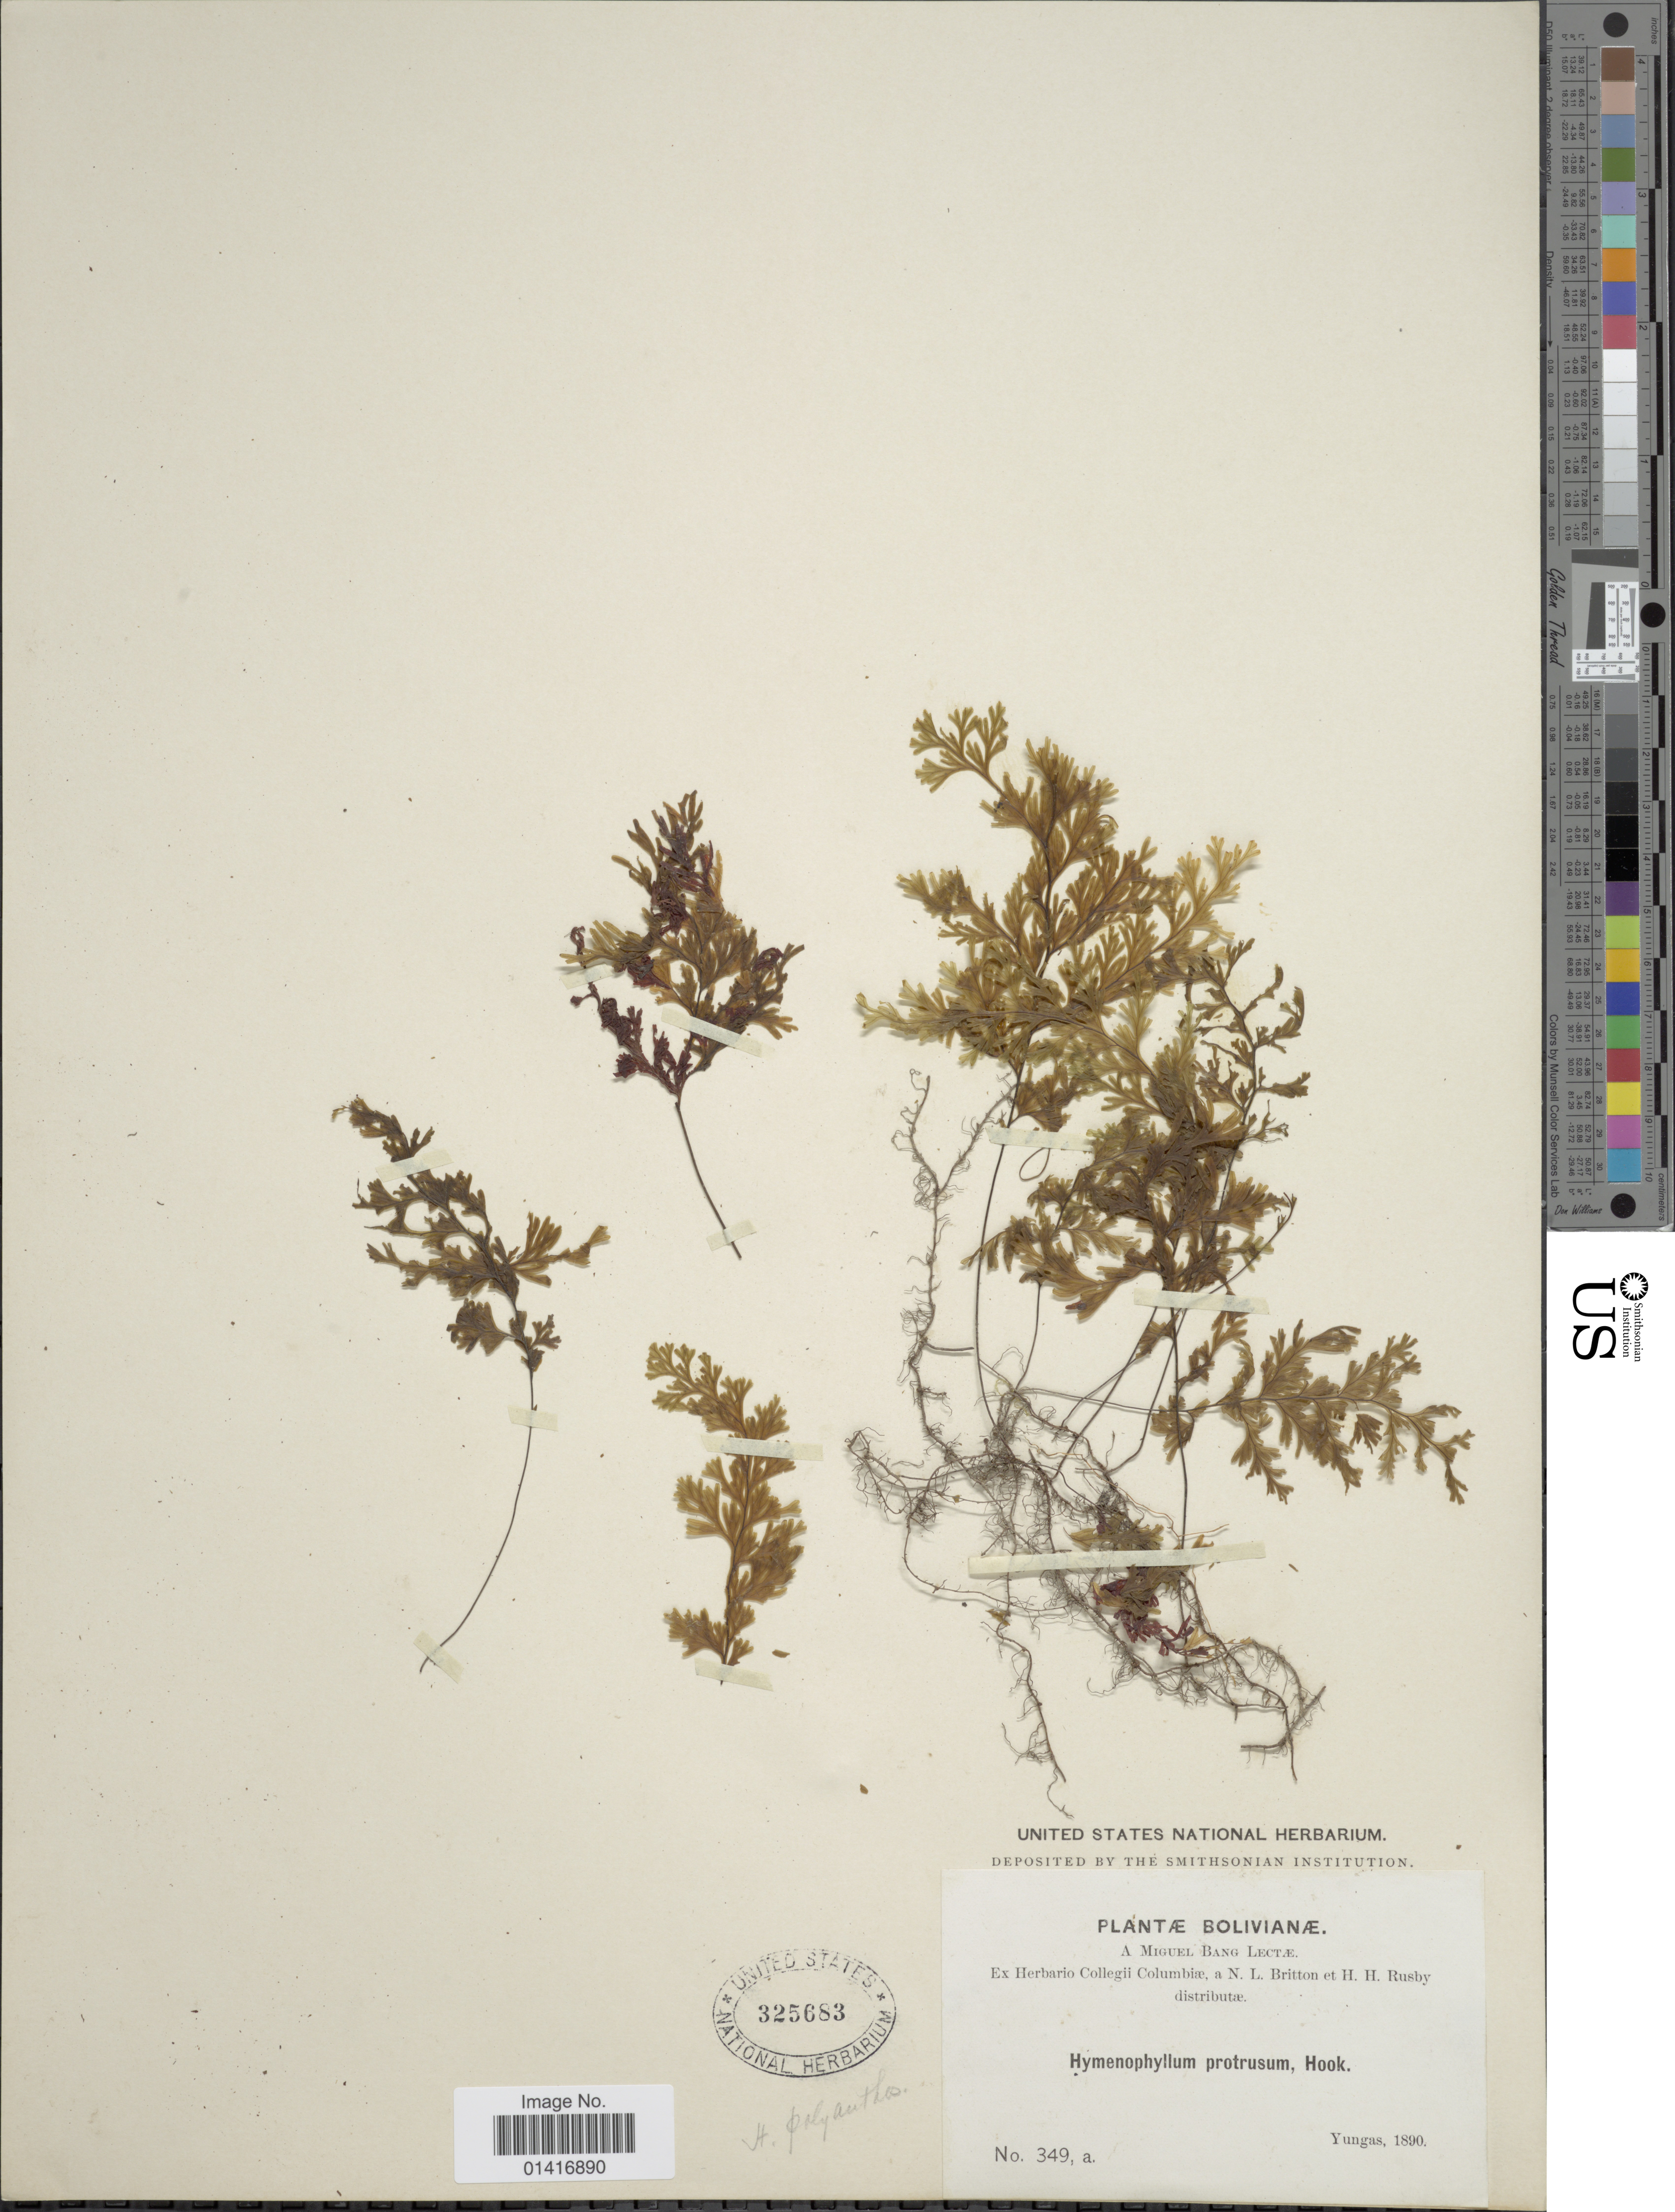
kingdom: Plantae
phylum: Tracheophyta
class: Polypodiopsida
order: Hymenophyllales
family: Hymenophyllaceae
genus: Hymenophyllum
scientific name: Hymenophyllum polyanthos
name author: (Sw.) Sw.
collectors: M. Bang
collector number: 349 a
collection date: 1890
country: Bolivia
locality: Yungas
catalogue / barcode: US 325683